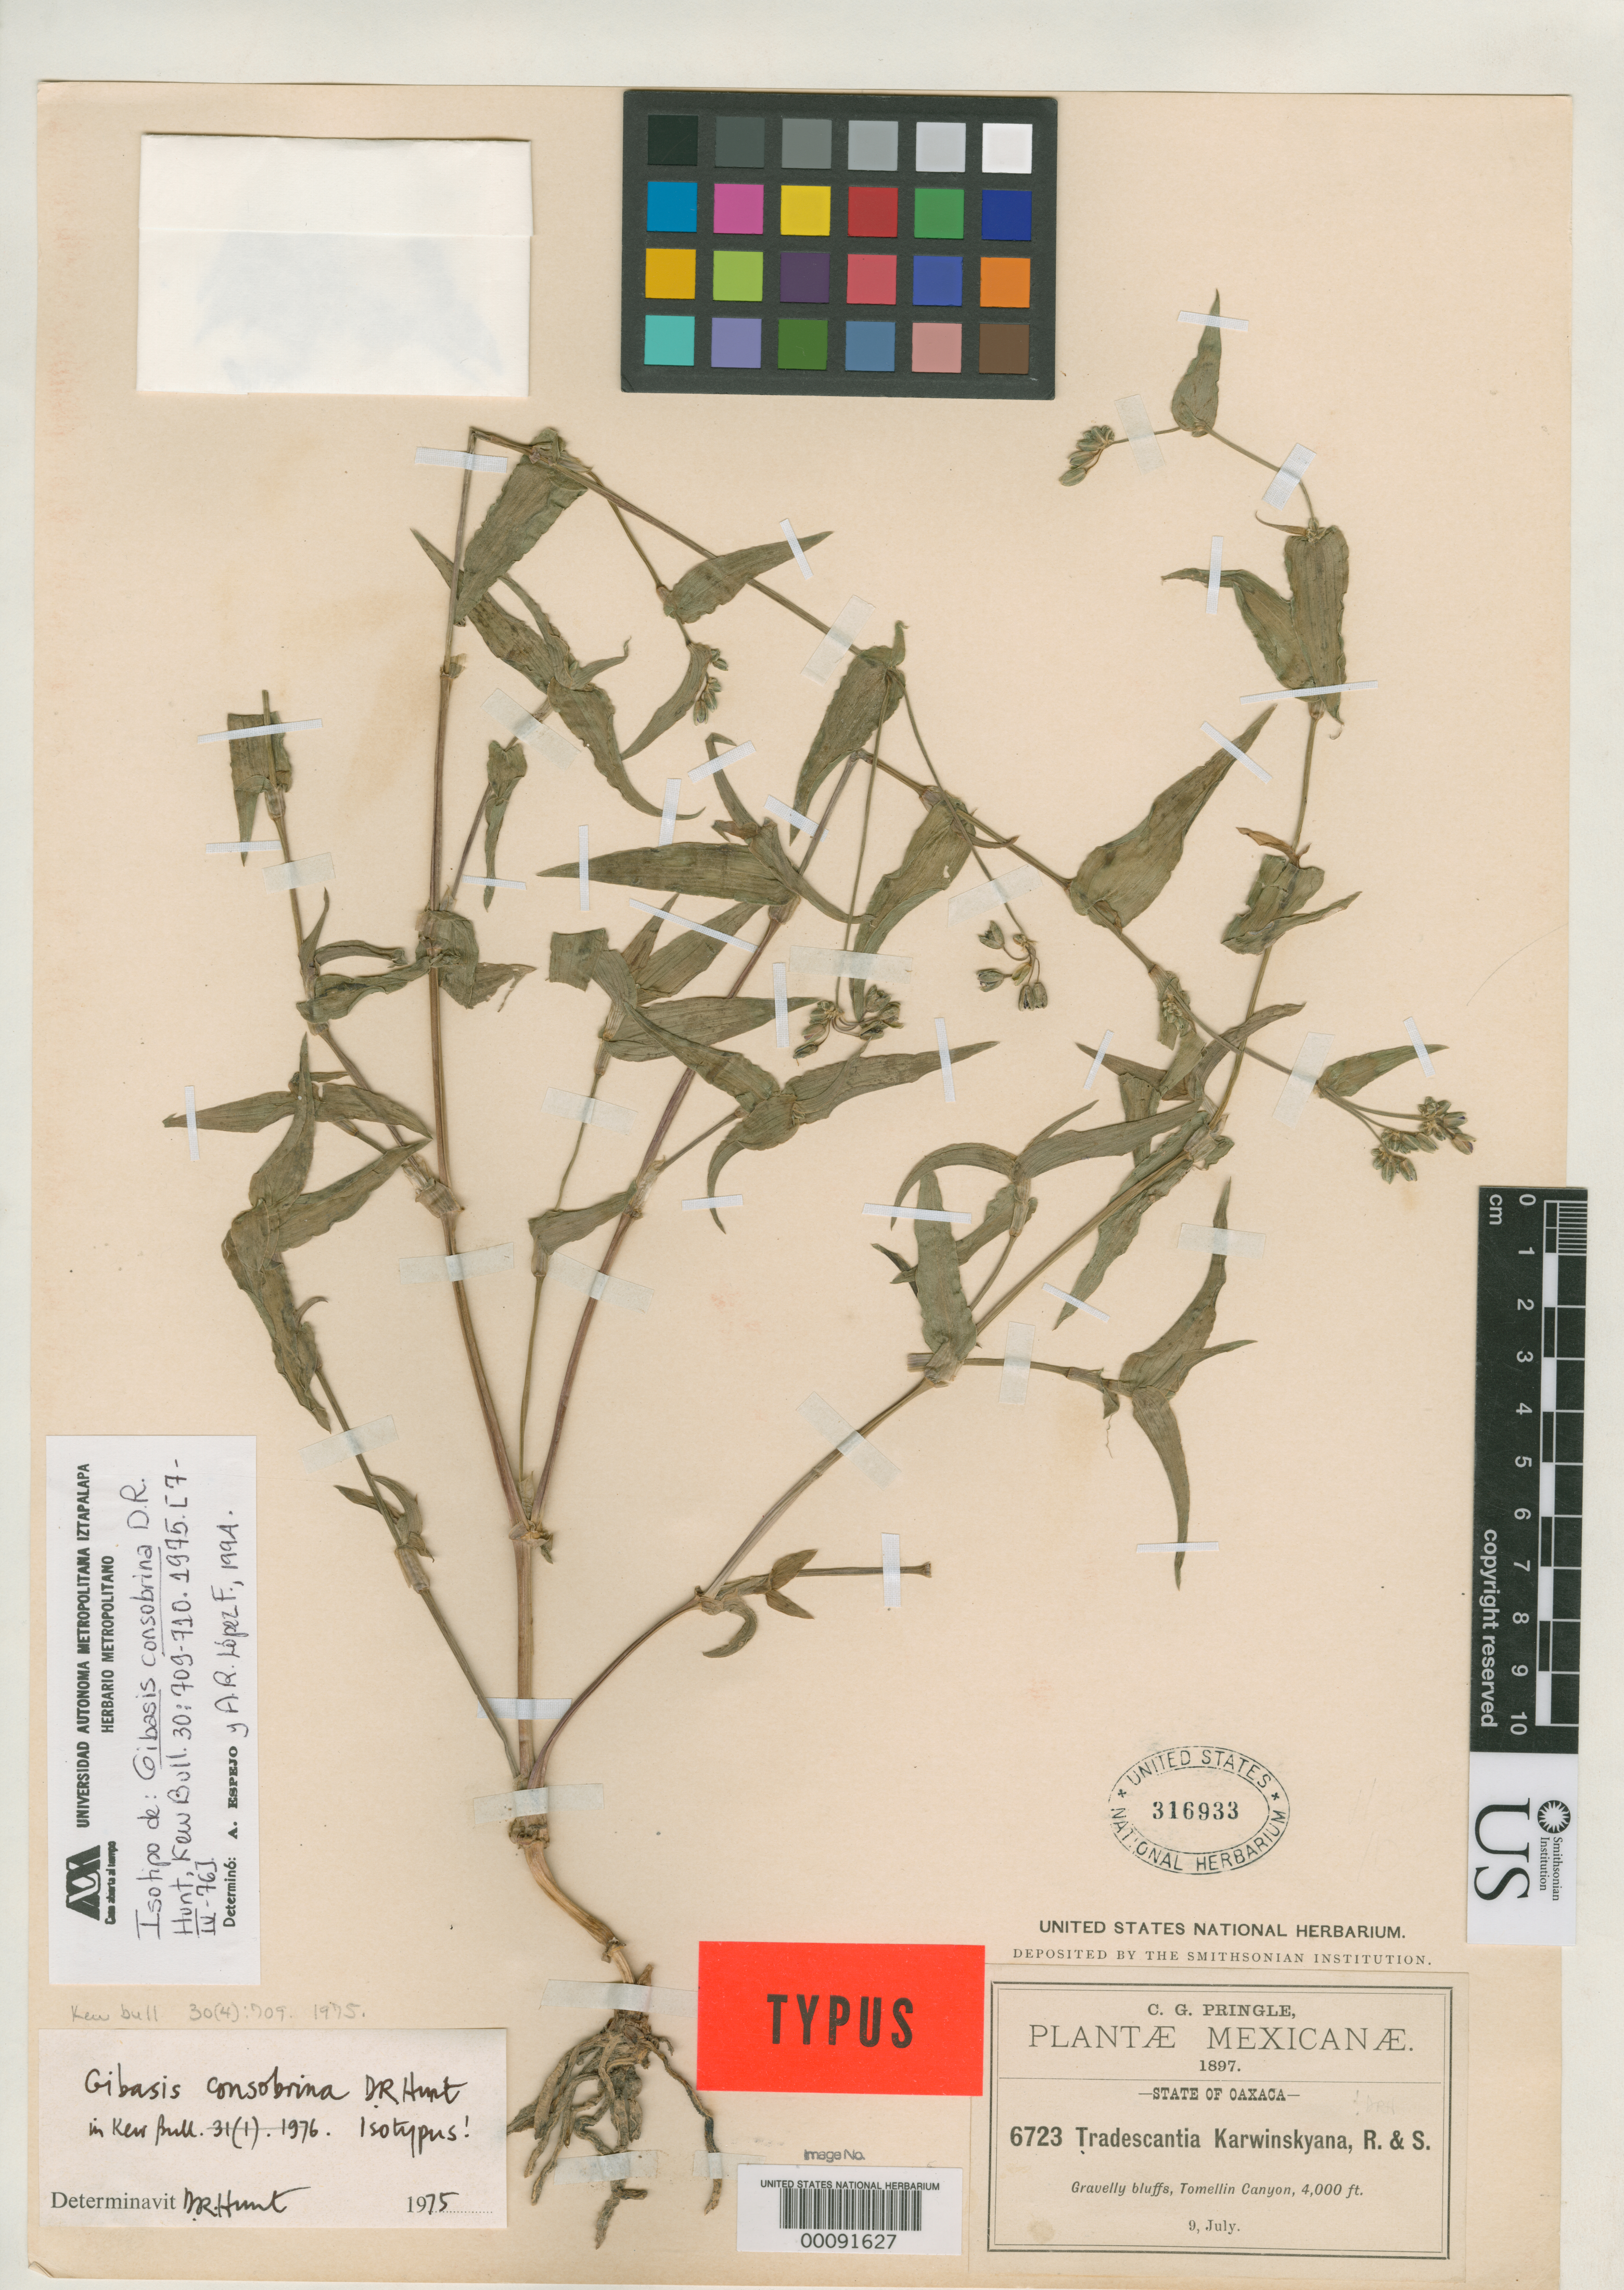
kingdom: Plantae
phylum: Tracheophyta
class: Liliopsida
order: Commelinales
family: Commelinaceae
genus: Gibasis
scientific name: Gibasis consobrina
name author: D.R. Hunt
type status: Isotype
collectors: C. G. Pringle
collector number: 6723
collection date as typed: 09 Jul 1897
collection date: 1897-07-09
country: Mexico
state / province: Oaxaca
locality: Tomellin Canyon.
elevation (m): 1219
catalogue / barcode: US 316933